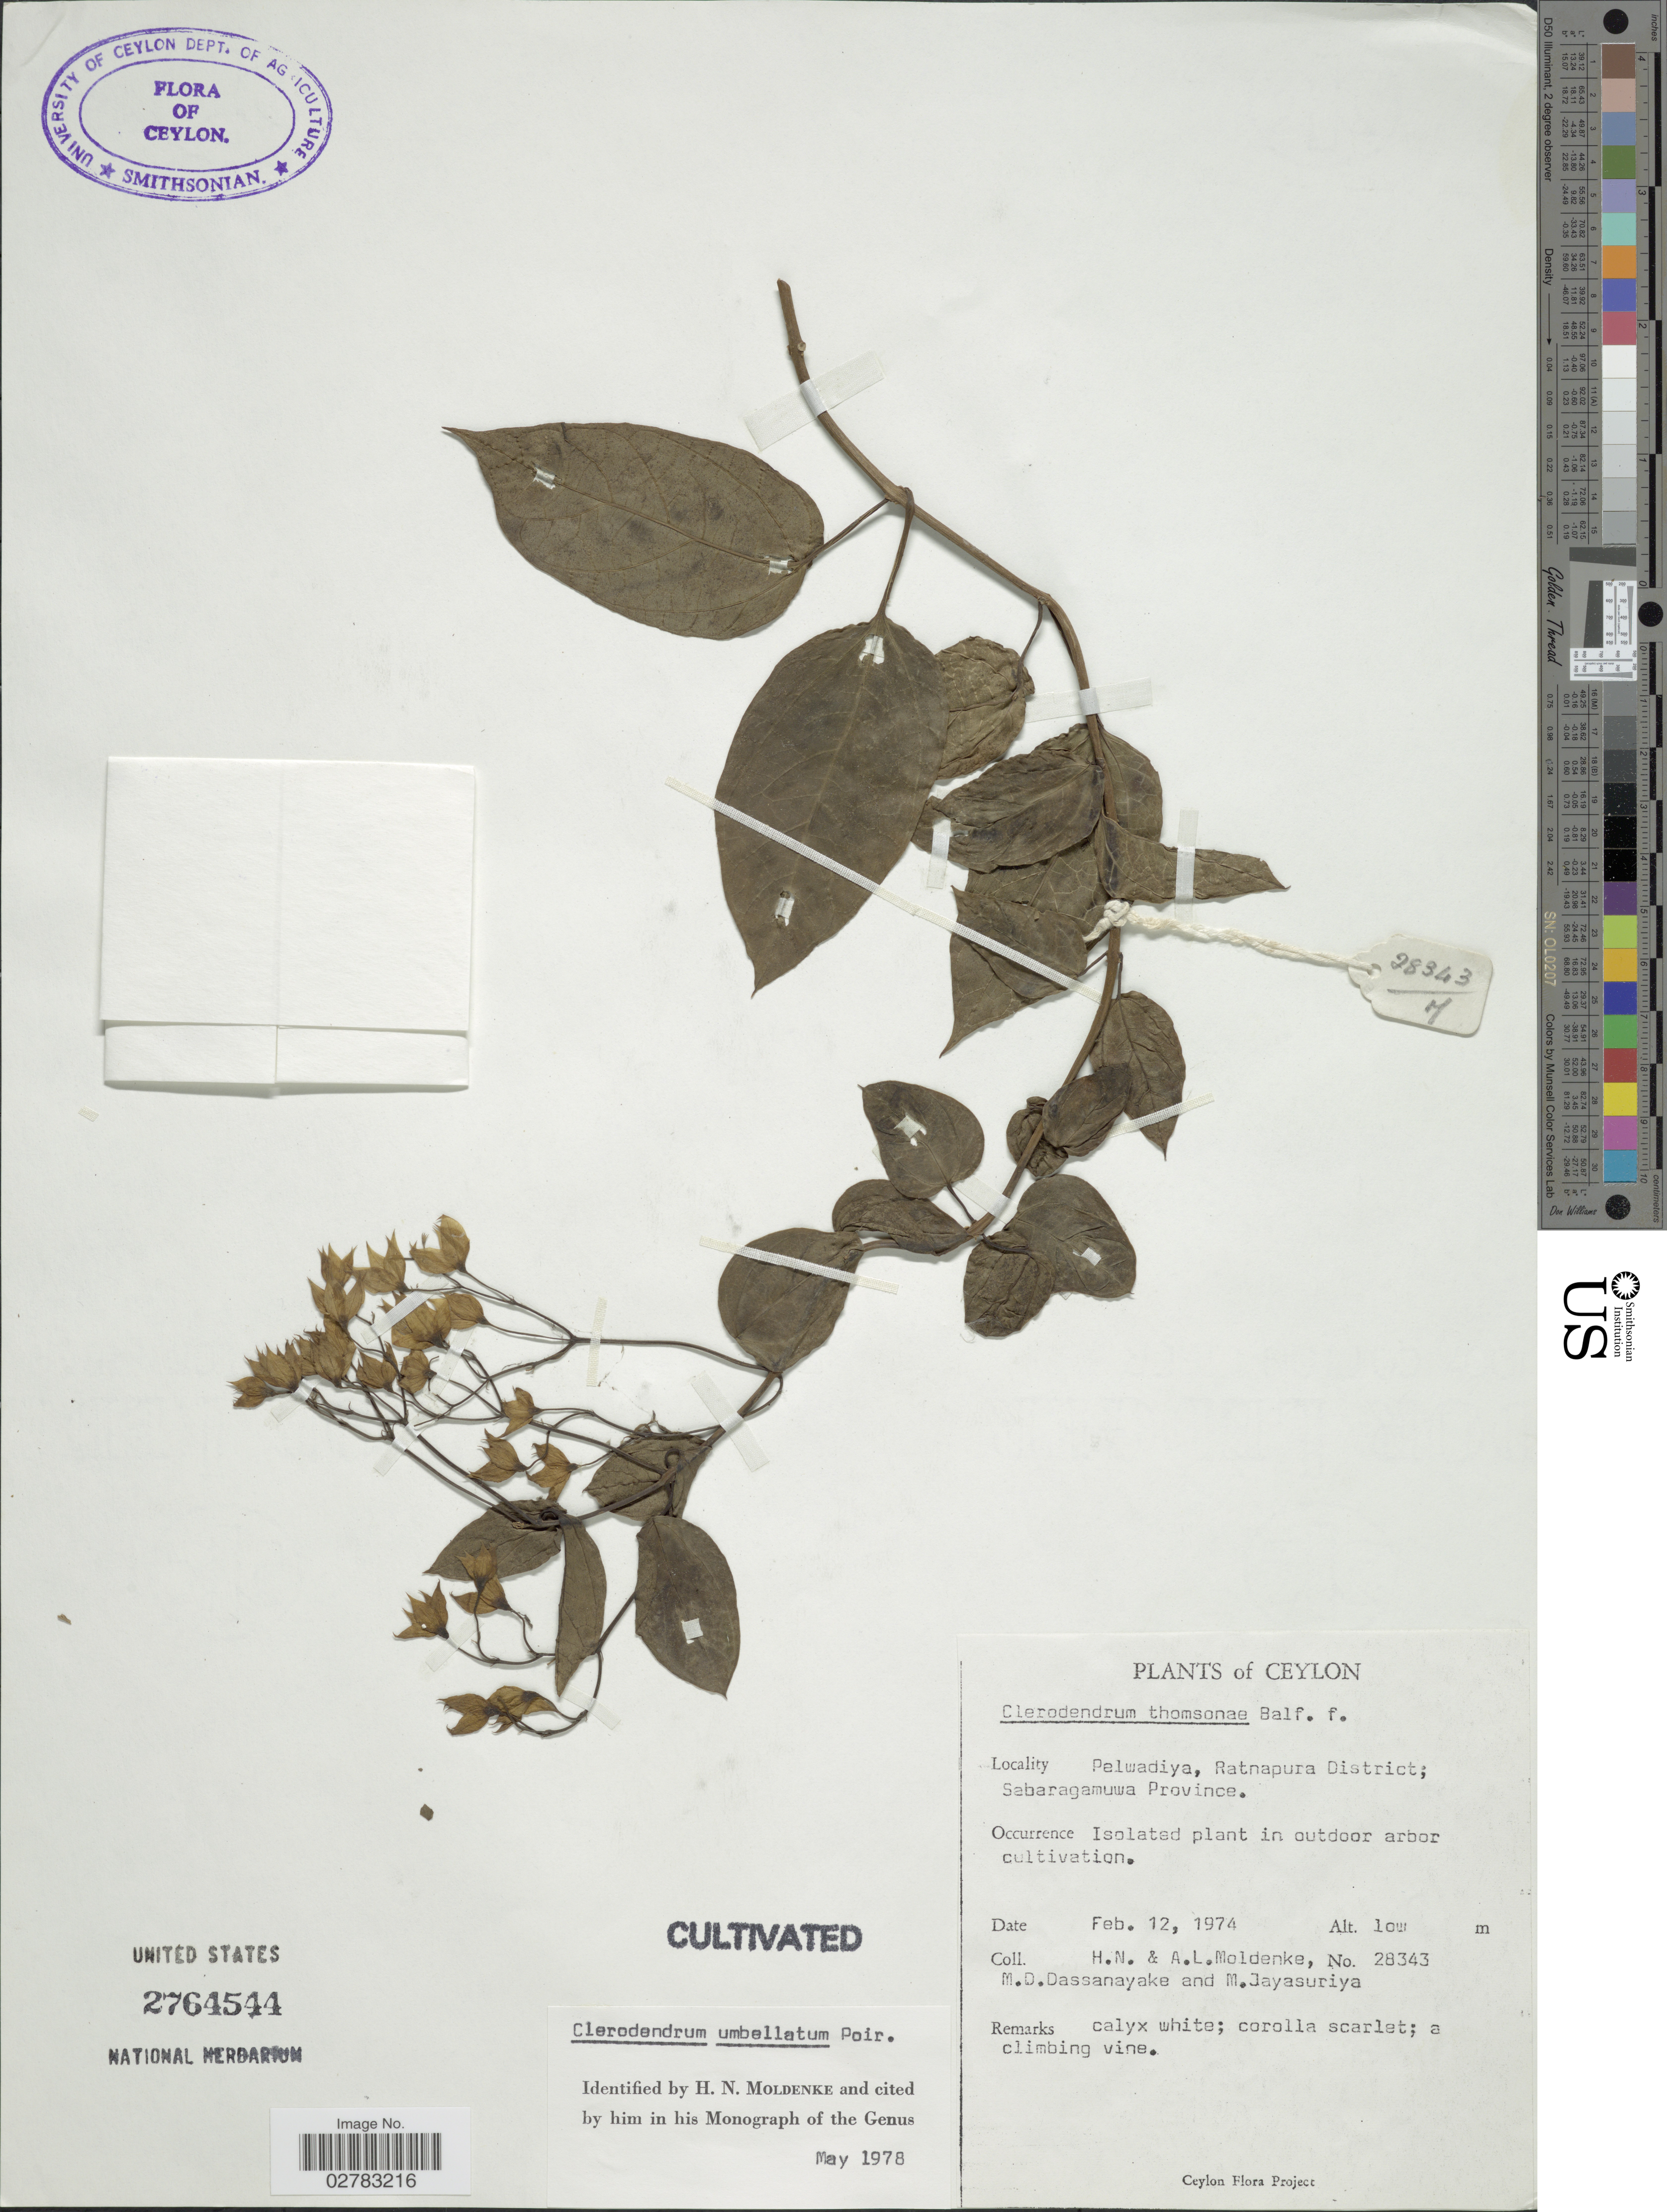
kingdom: Plantae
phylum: Tracheophyta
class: Magnoliopsida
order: Lamiales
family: Lamiaceae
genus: Clerodendrum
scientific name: Clerodendrum umbellatum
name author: Poir.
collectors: H. N. Moldenke, A. L. Moldenke, M. D. Dassanayake & M. Jayasuriya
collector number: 28343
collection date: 1974-02-12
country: Sri Lanka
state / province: Sabaragamuwa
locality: Ceylon. Pelwadiya. Ratnapura District.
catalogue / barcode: US 2764544